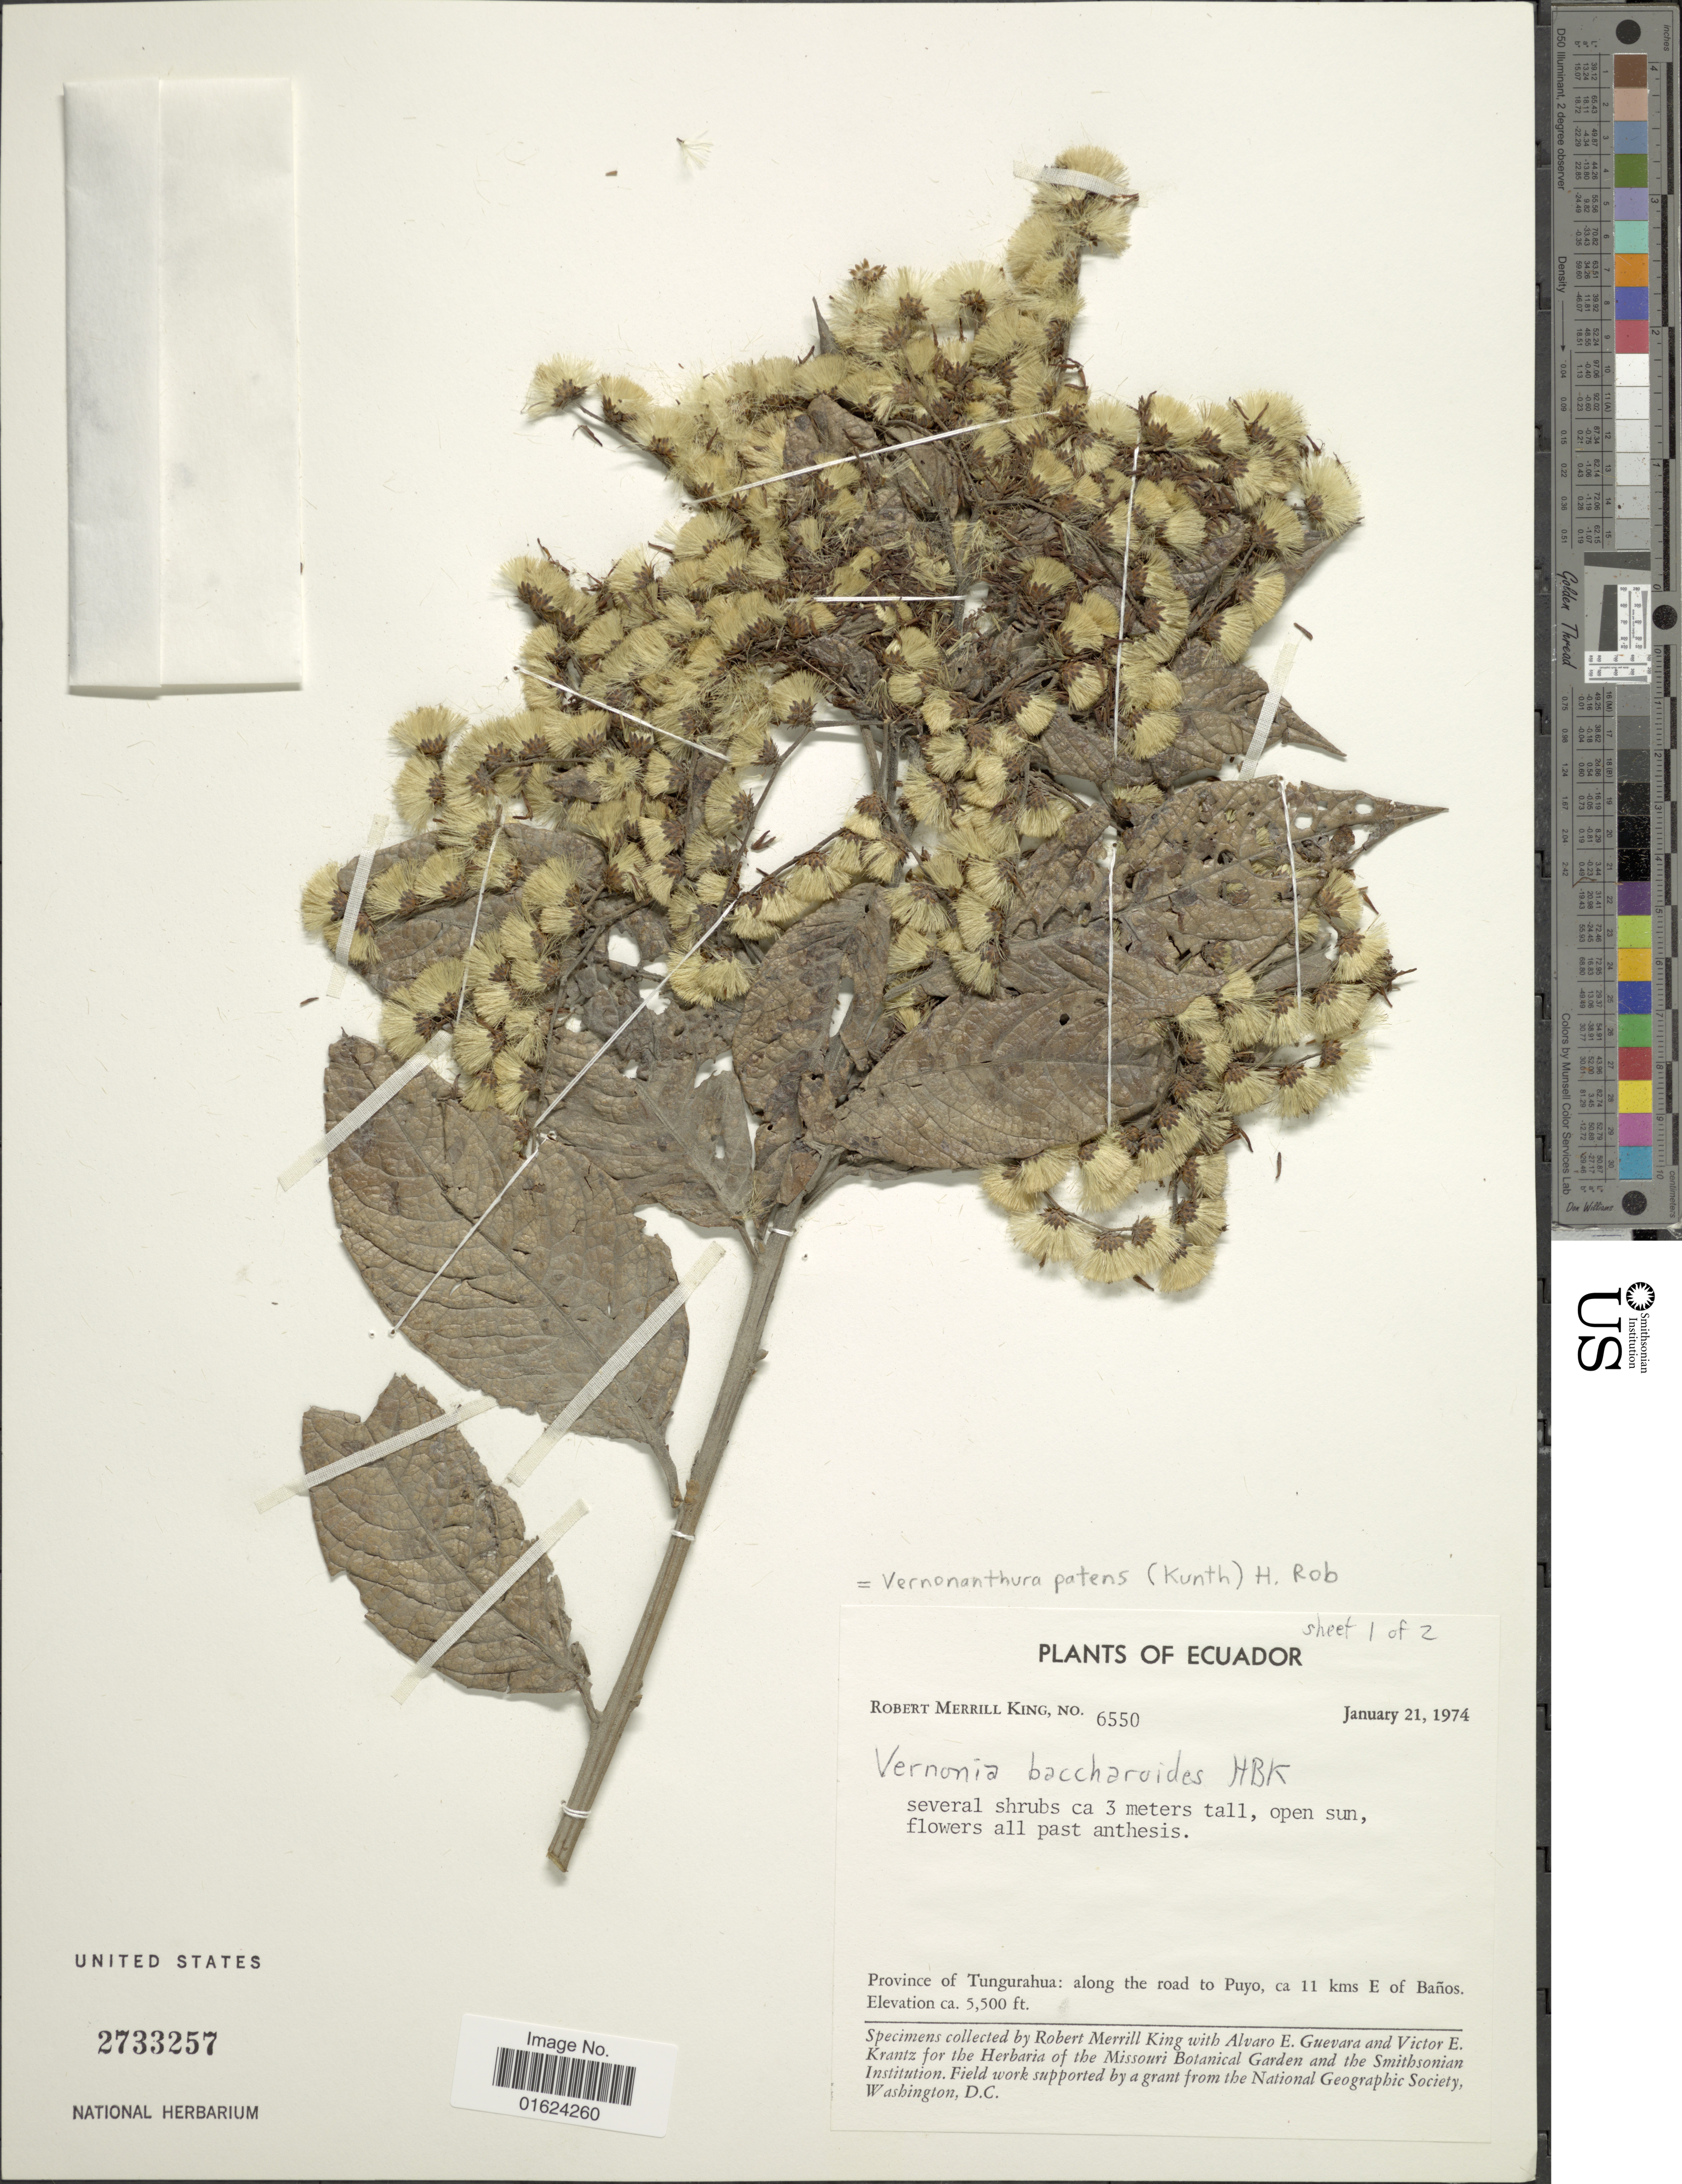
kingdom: Plantae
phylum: Tracheophyta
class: Magnoliopsida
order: Asterales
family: Asteraceae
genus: Vernonanthura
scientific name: Vernonanthura patens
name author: (Kunth) H. Rob.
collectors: R. M. King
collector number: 6550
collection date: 1974-01-21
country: Ecuador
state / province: Tungurahua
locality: Ecuador. Province of Tunguruhua: along Road to Puyo, ca. 11 kms E of Banos.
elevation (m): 1676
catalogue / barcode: US 2733257